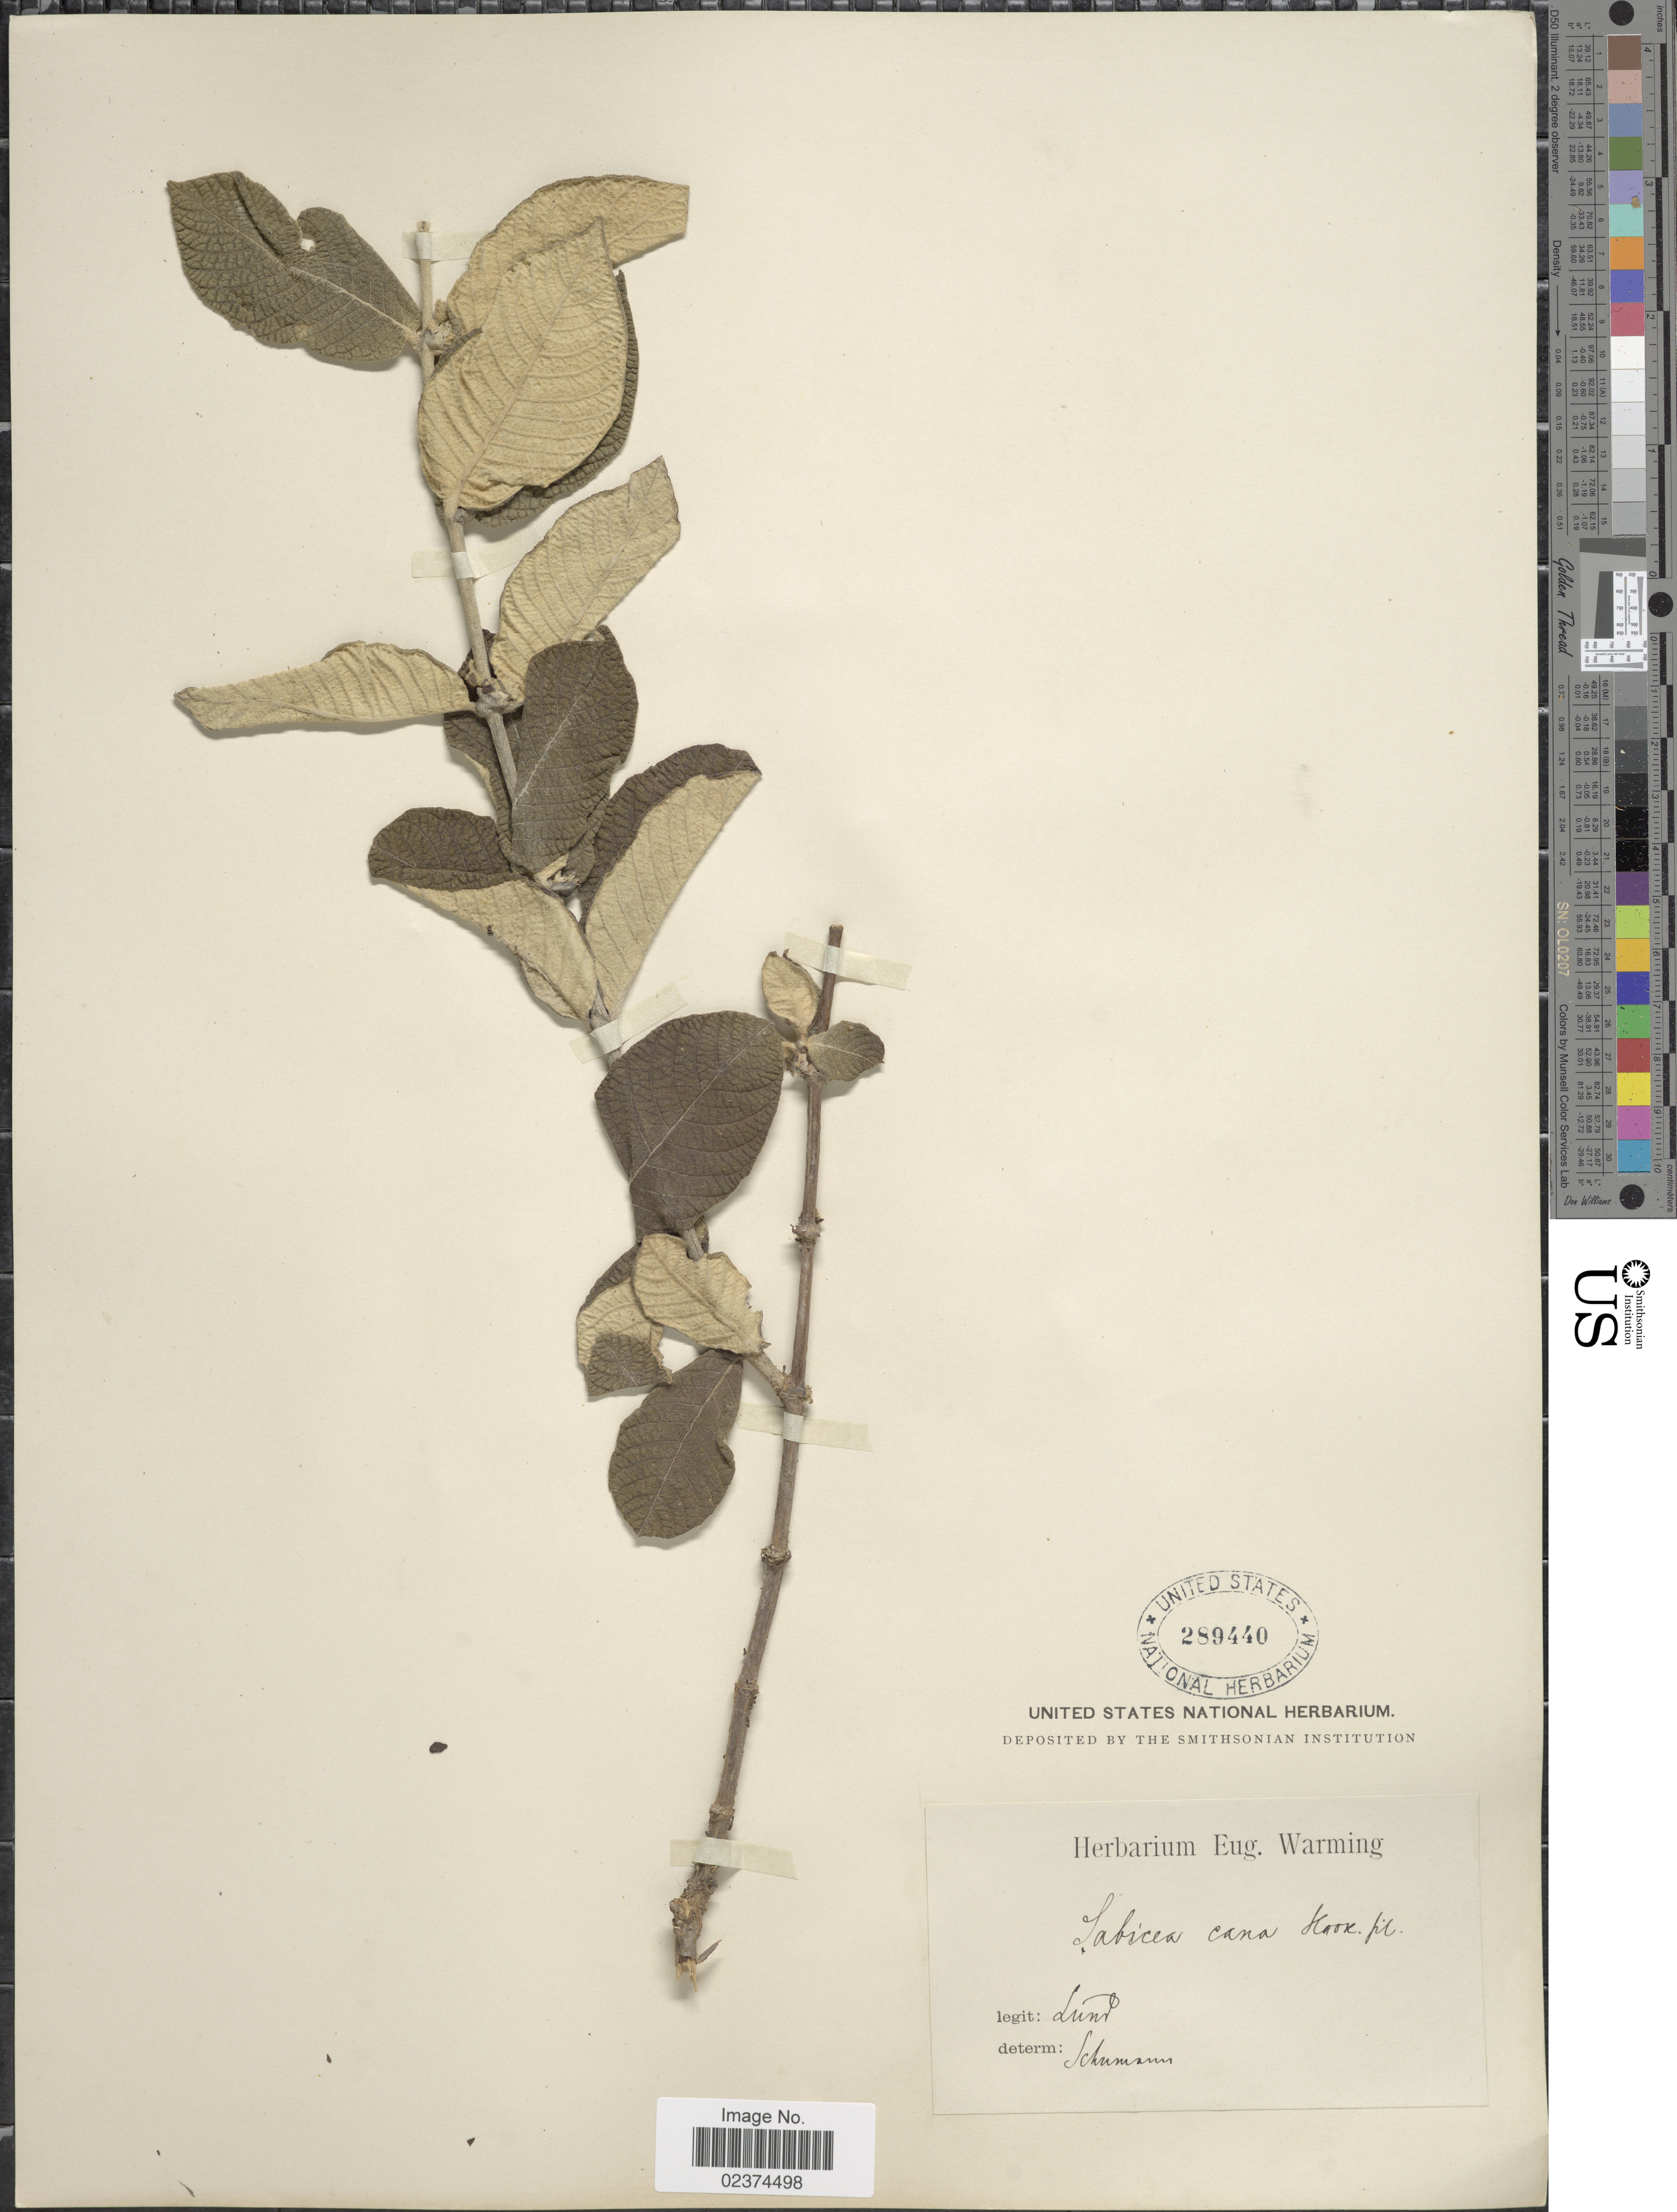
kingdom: Plantae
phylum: Tracheophyta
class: Magnoliopsida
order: Gentianales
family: Rubiaceae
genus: Sabicea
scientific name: Sabicea brasiliensis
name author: Wernham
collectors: -- Lund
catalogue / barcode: US 289440